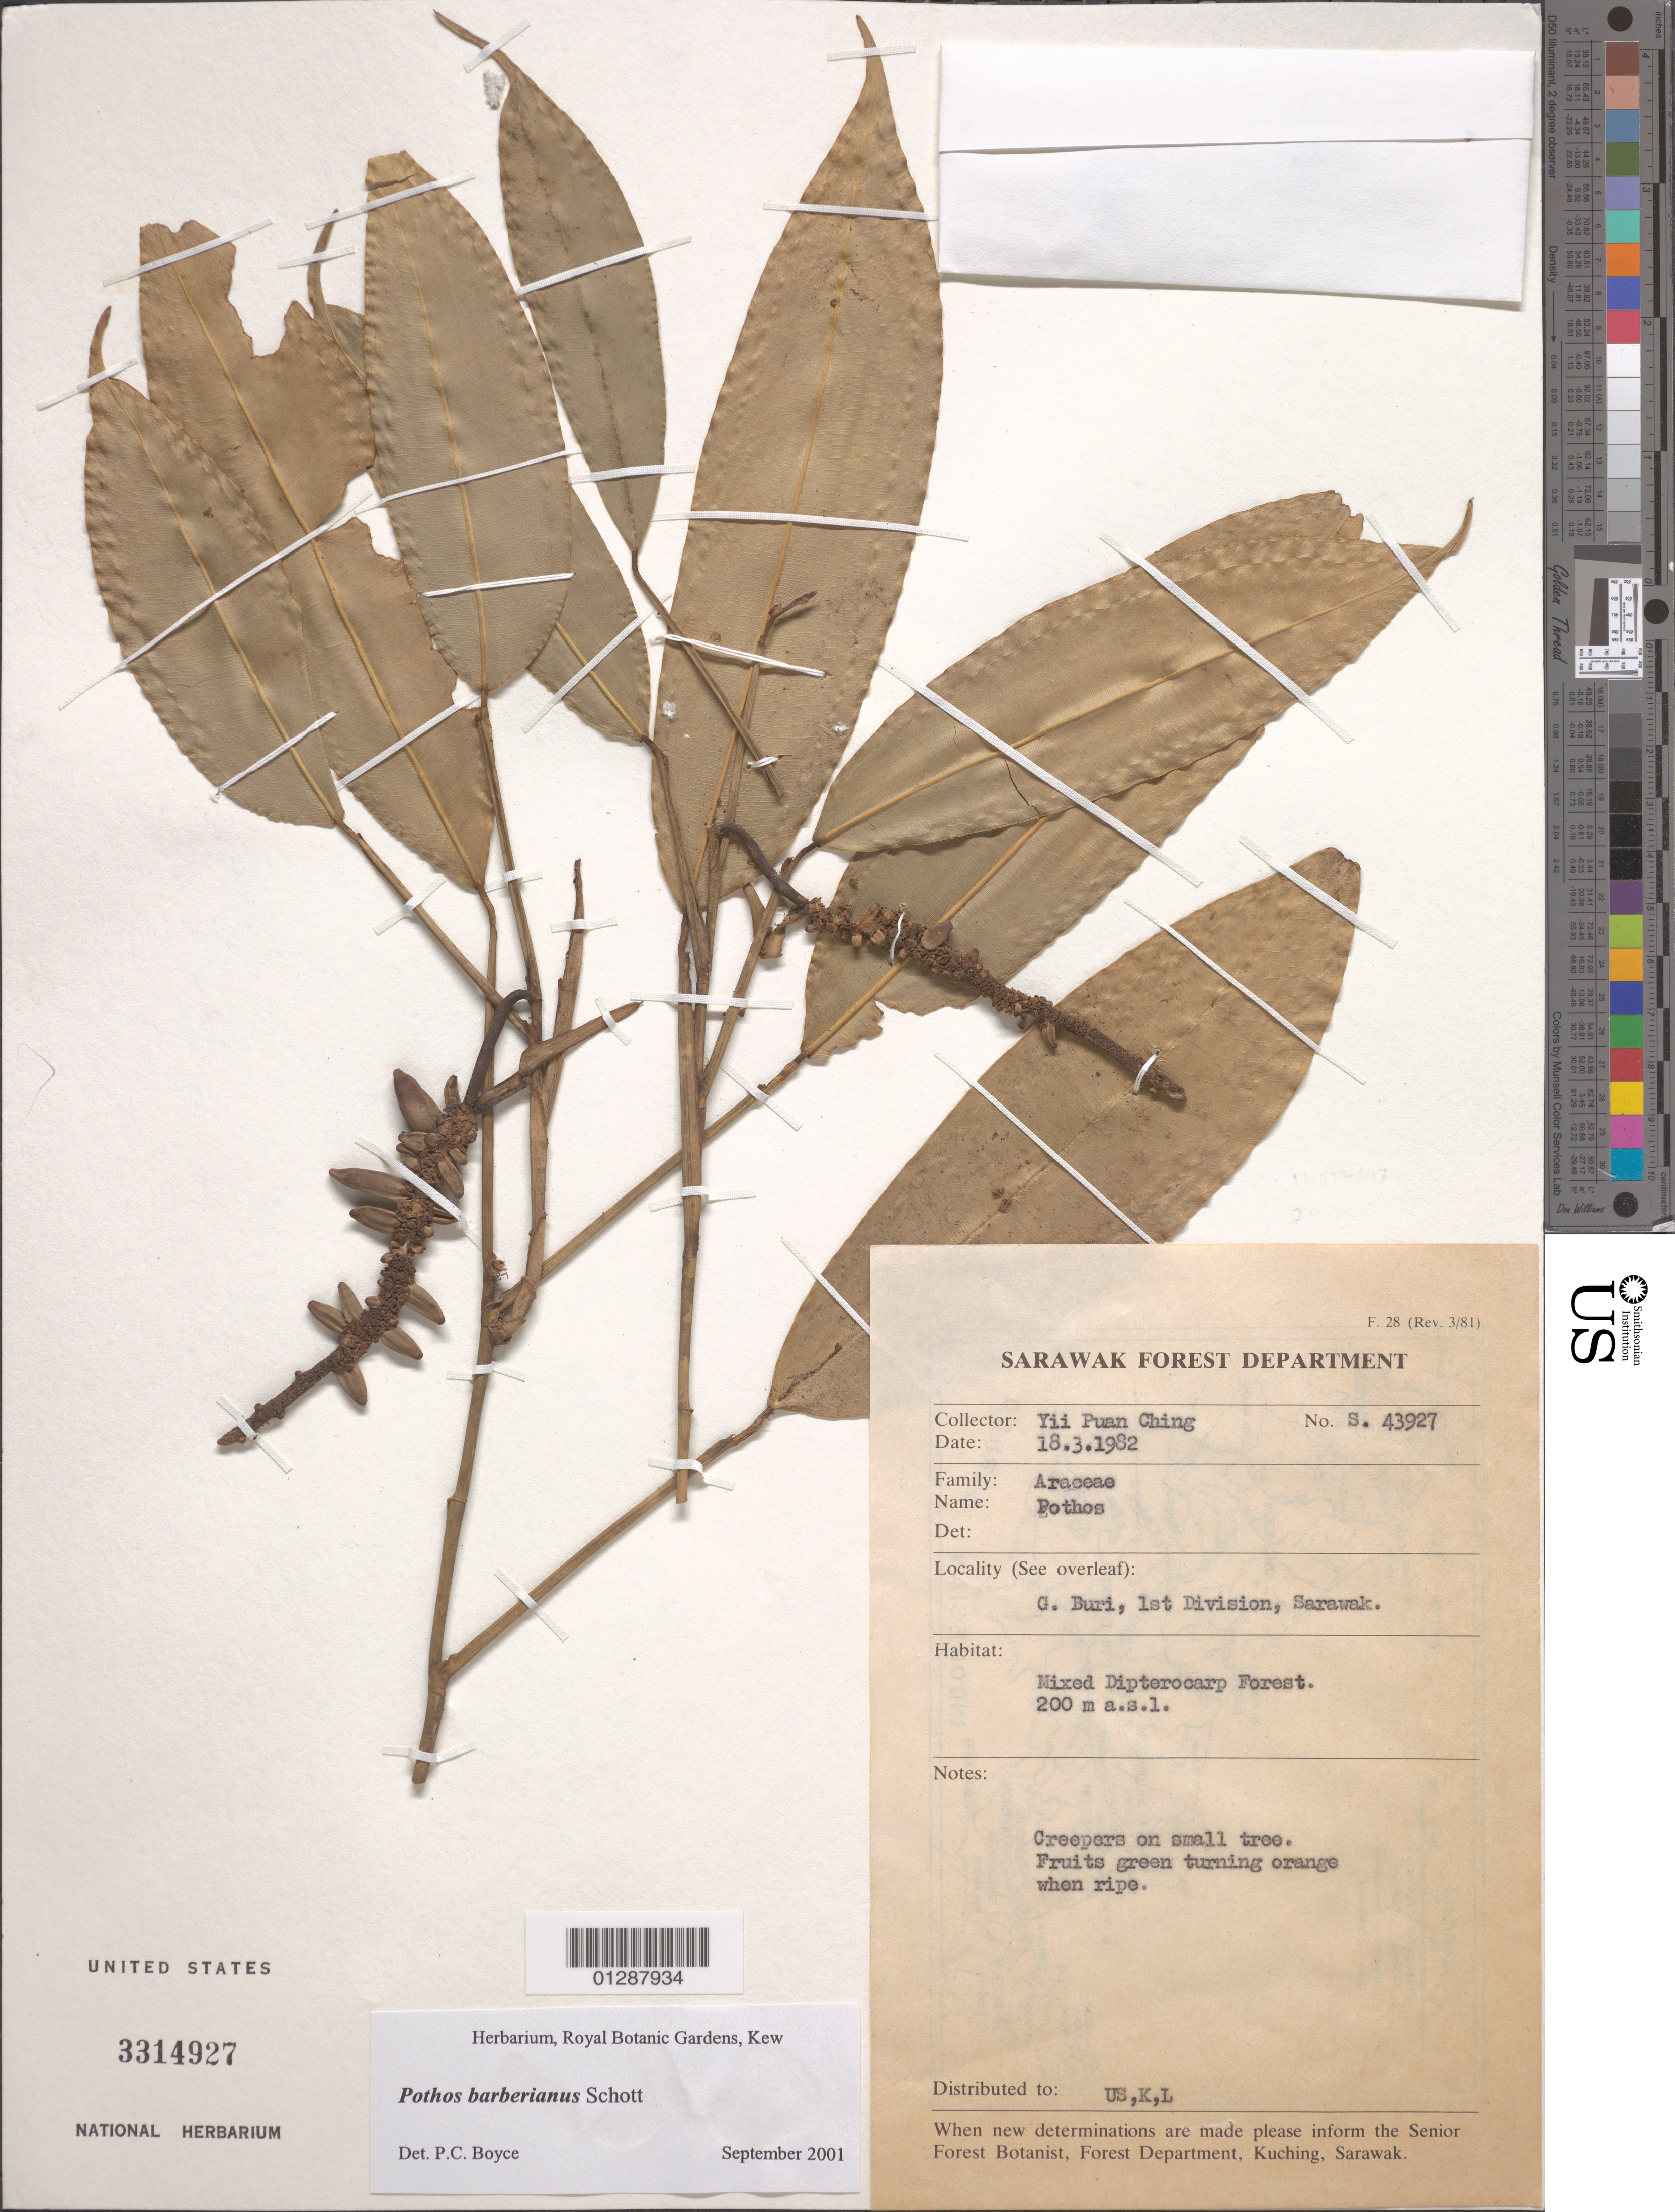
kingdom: Plantae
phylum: Tracheophyta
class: Liliopsida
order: Alismatales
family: Araceae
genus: Pistia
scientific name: Pistia barberianus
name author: Schott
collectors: Y. P. Ching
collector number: S43927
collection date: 1982-03-18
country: Malaysia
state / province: Sarawak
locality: G. Buri, 1st Division.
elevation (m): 200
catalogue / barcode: US 3314927